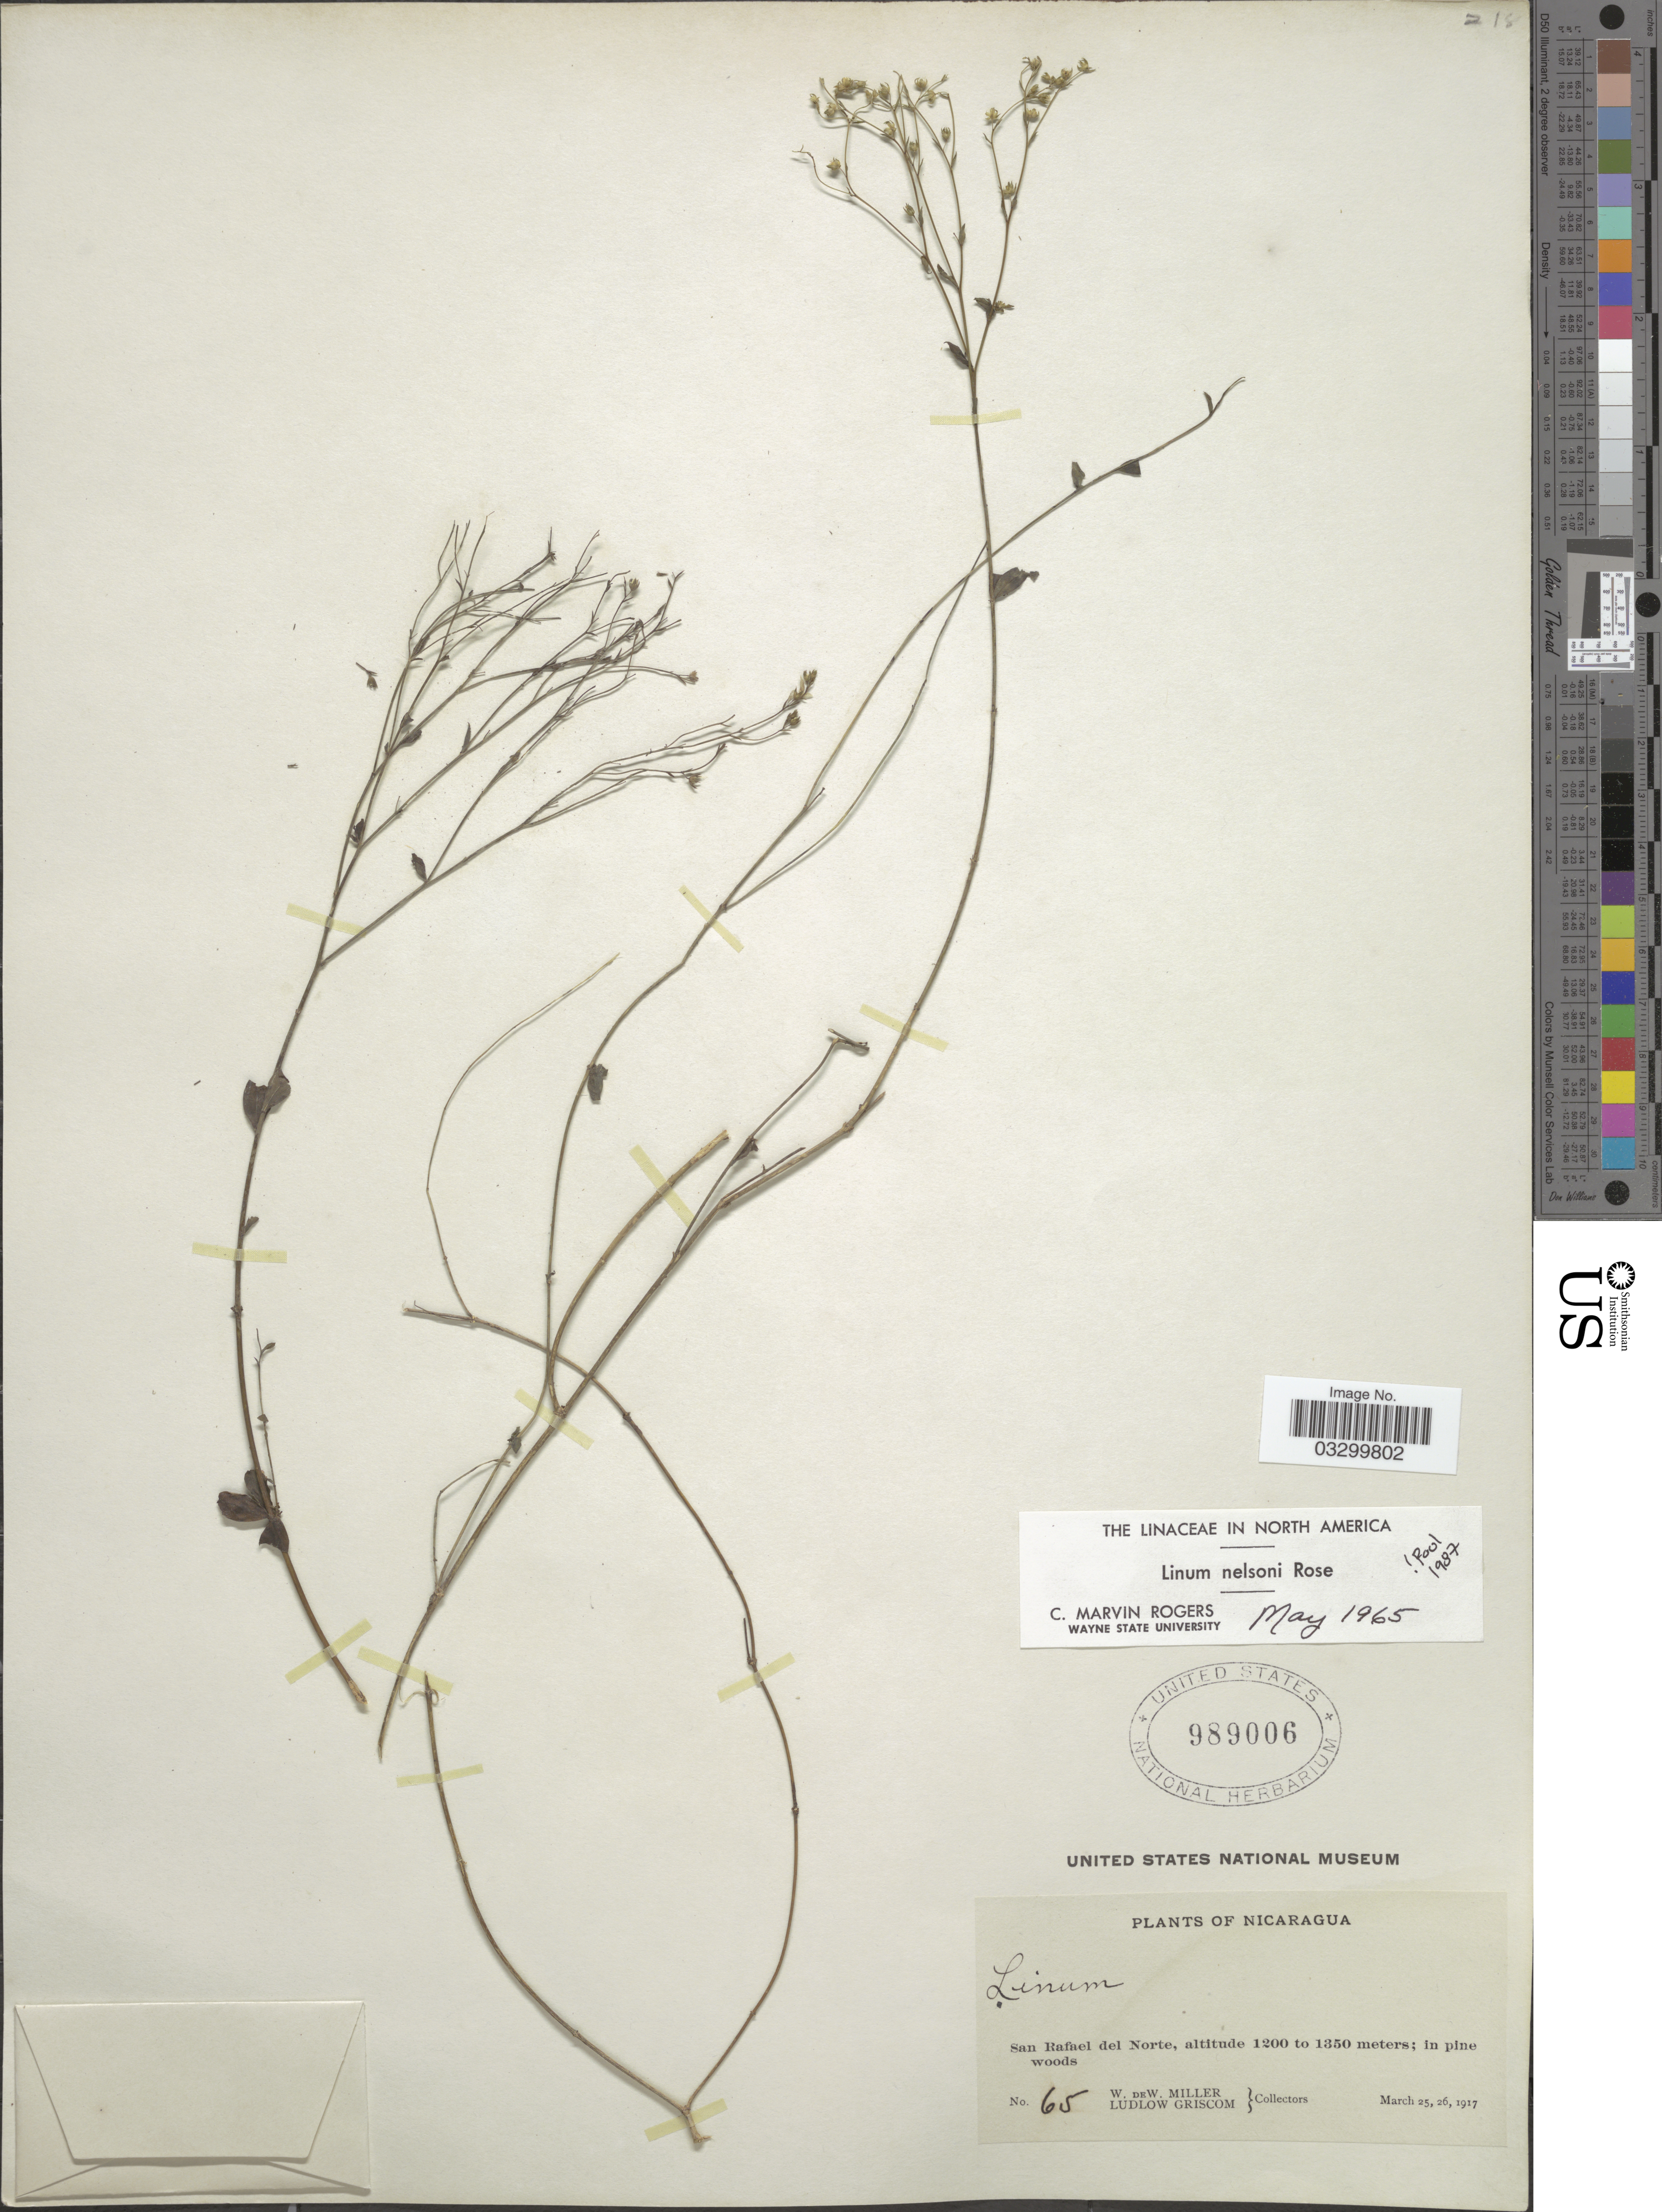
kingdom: Plantae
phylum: Tracheophyta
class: Magnoliopsida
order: Malpighiales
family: Linaceae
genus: Linum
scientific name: Linum nelsonii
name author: Rose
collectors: W. Miller & L. Griscom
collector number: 65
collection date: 1917-03-25/1917-03-26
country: Nicaragua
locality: San Rafael del Norte.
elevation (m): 1200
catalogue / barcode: US 989006